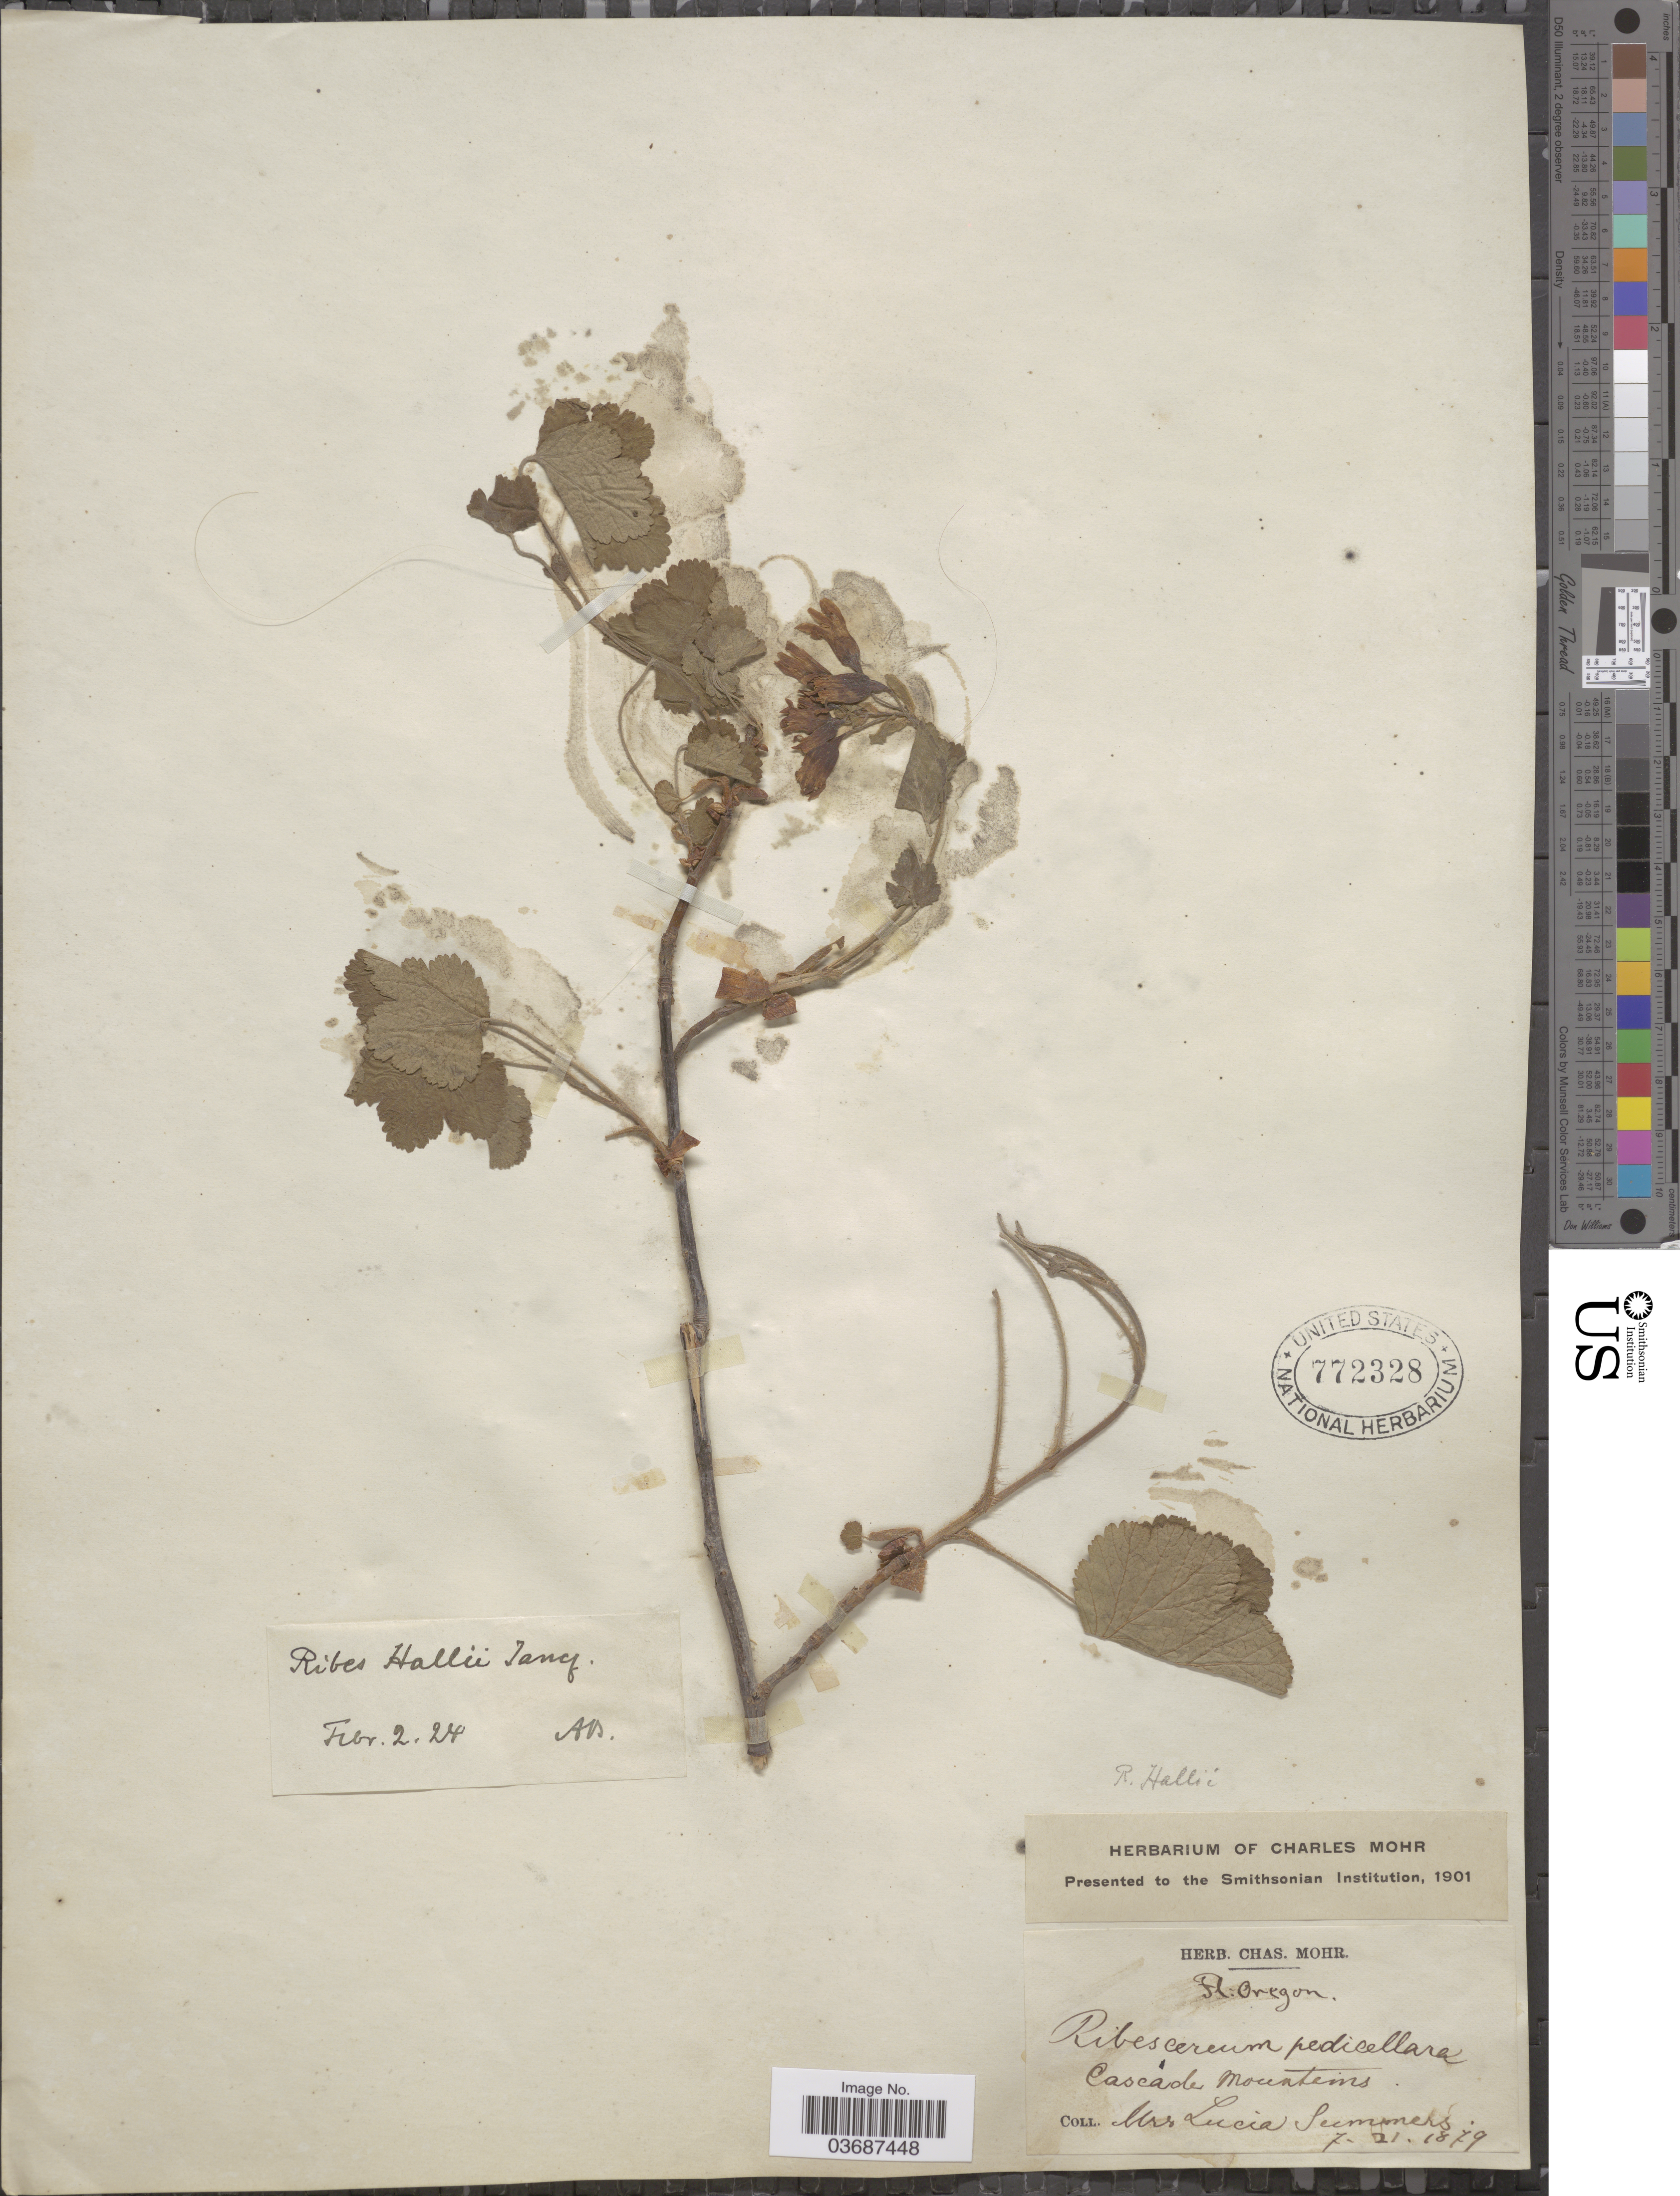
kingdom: Plantae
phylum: Tracheophyta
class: Magnoliopsida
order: Saxifragales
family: Grossulariaceae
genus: Ribes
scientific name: Ribes hallii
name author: Jancz.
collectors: L. Summers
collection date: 1879-07-21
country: United States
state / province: Oregon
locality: Cascade Mountains.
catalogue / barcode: US 772328